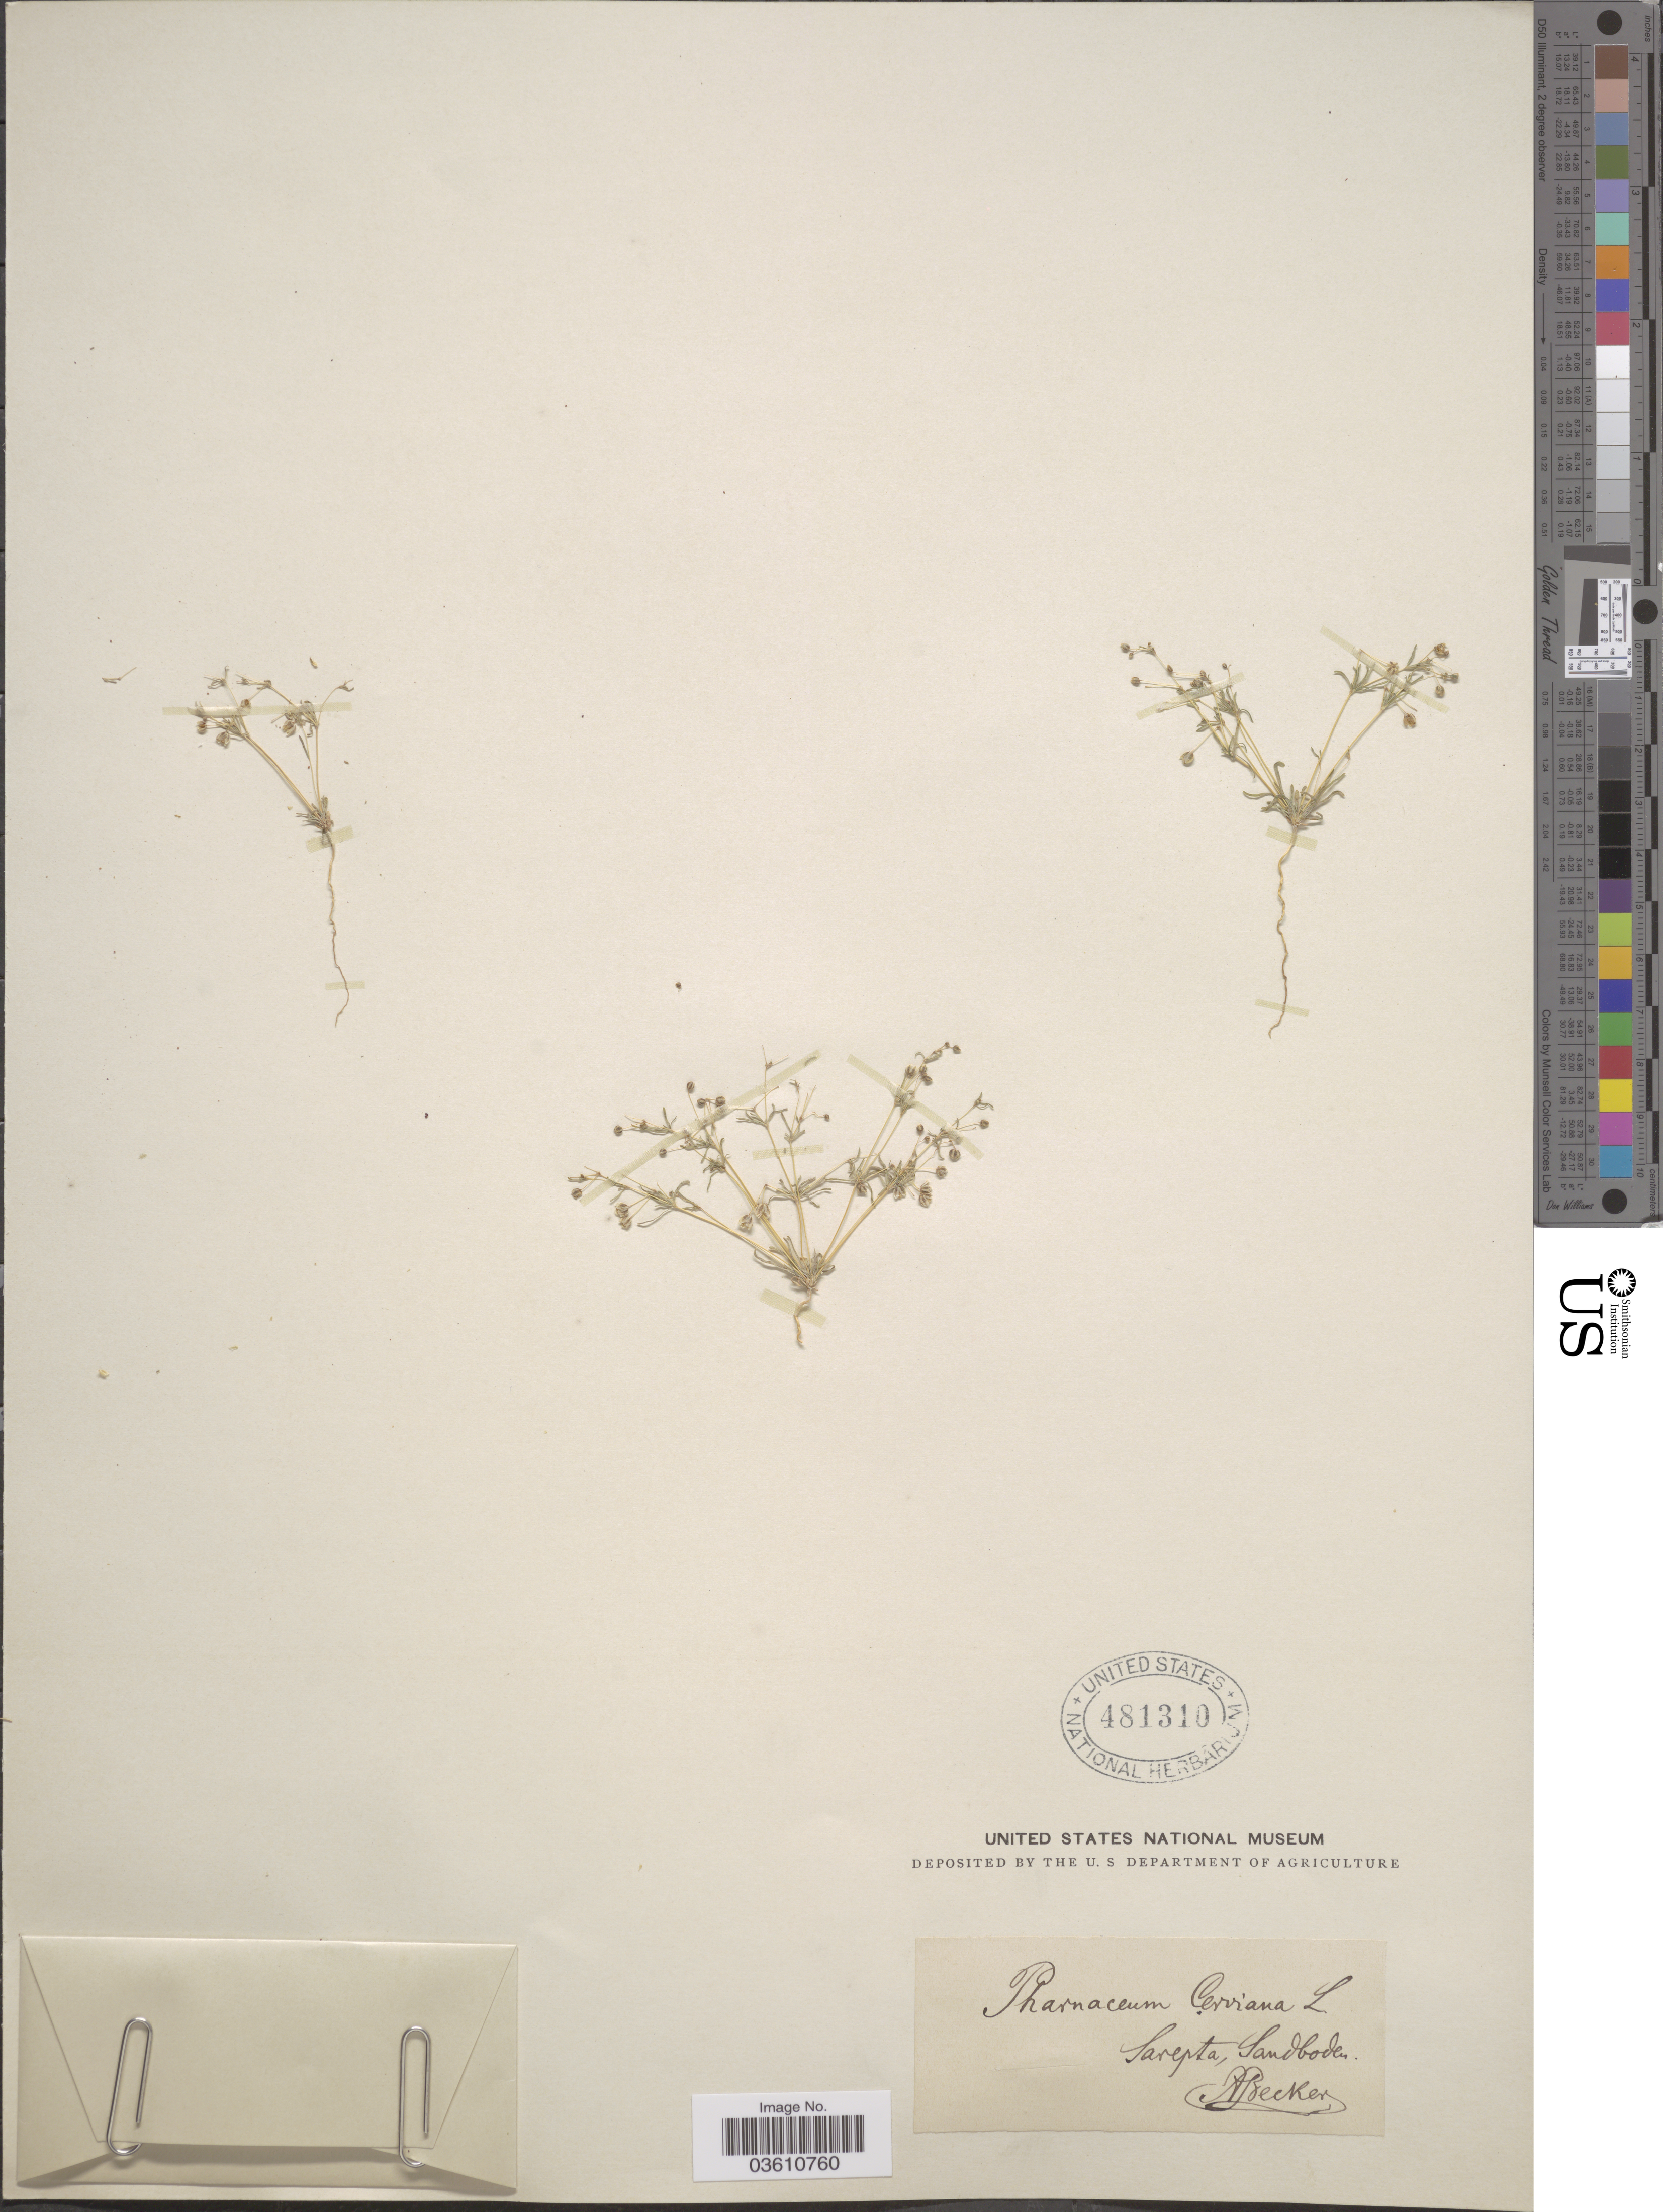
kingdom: Plantae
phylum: Tracheophyta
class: Magnoliopsida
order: Caryophyllales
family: Molluginaceae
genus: Hypertelis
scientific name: Hypertelis cerviana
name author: (L.) Thulin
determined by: Strong, Mark T., (BOT), Smithsonian Institution - National Museum of Natural History (UNITED STATES)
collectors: A. Becker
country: Russian Federation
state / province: Volgograd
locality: Sarepta.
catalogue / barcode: US 481310